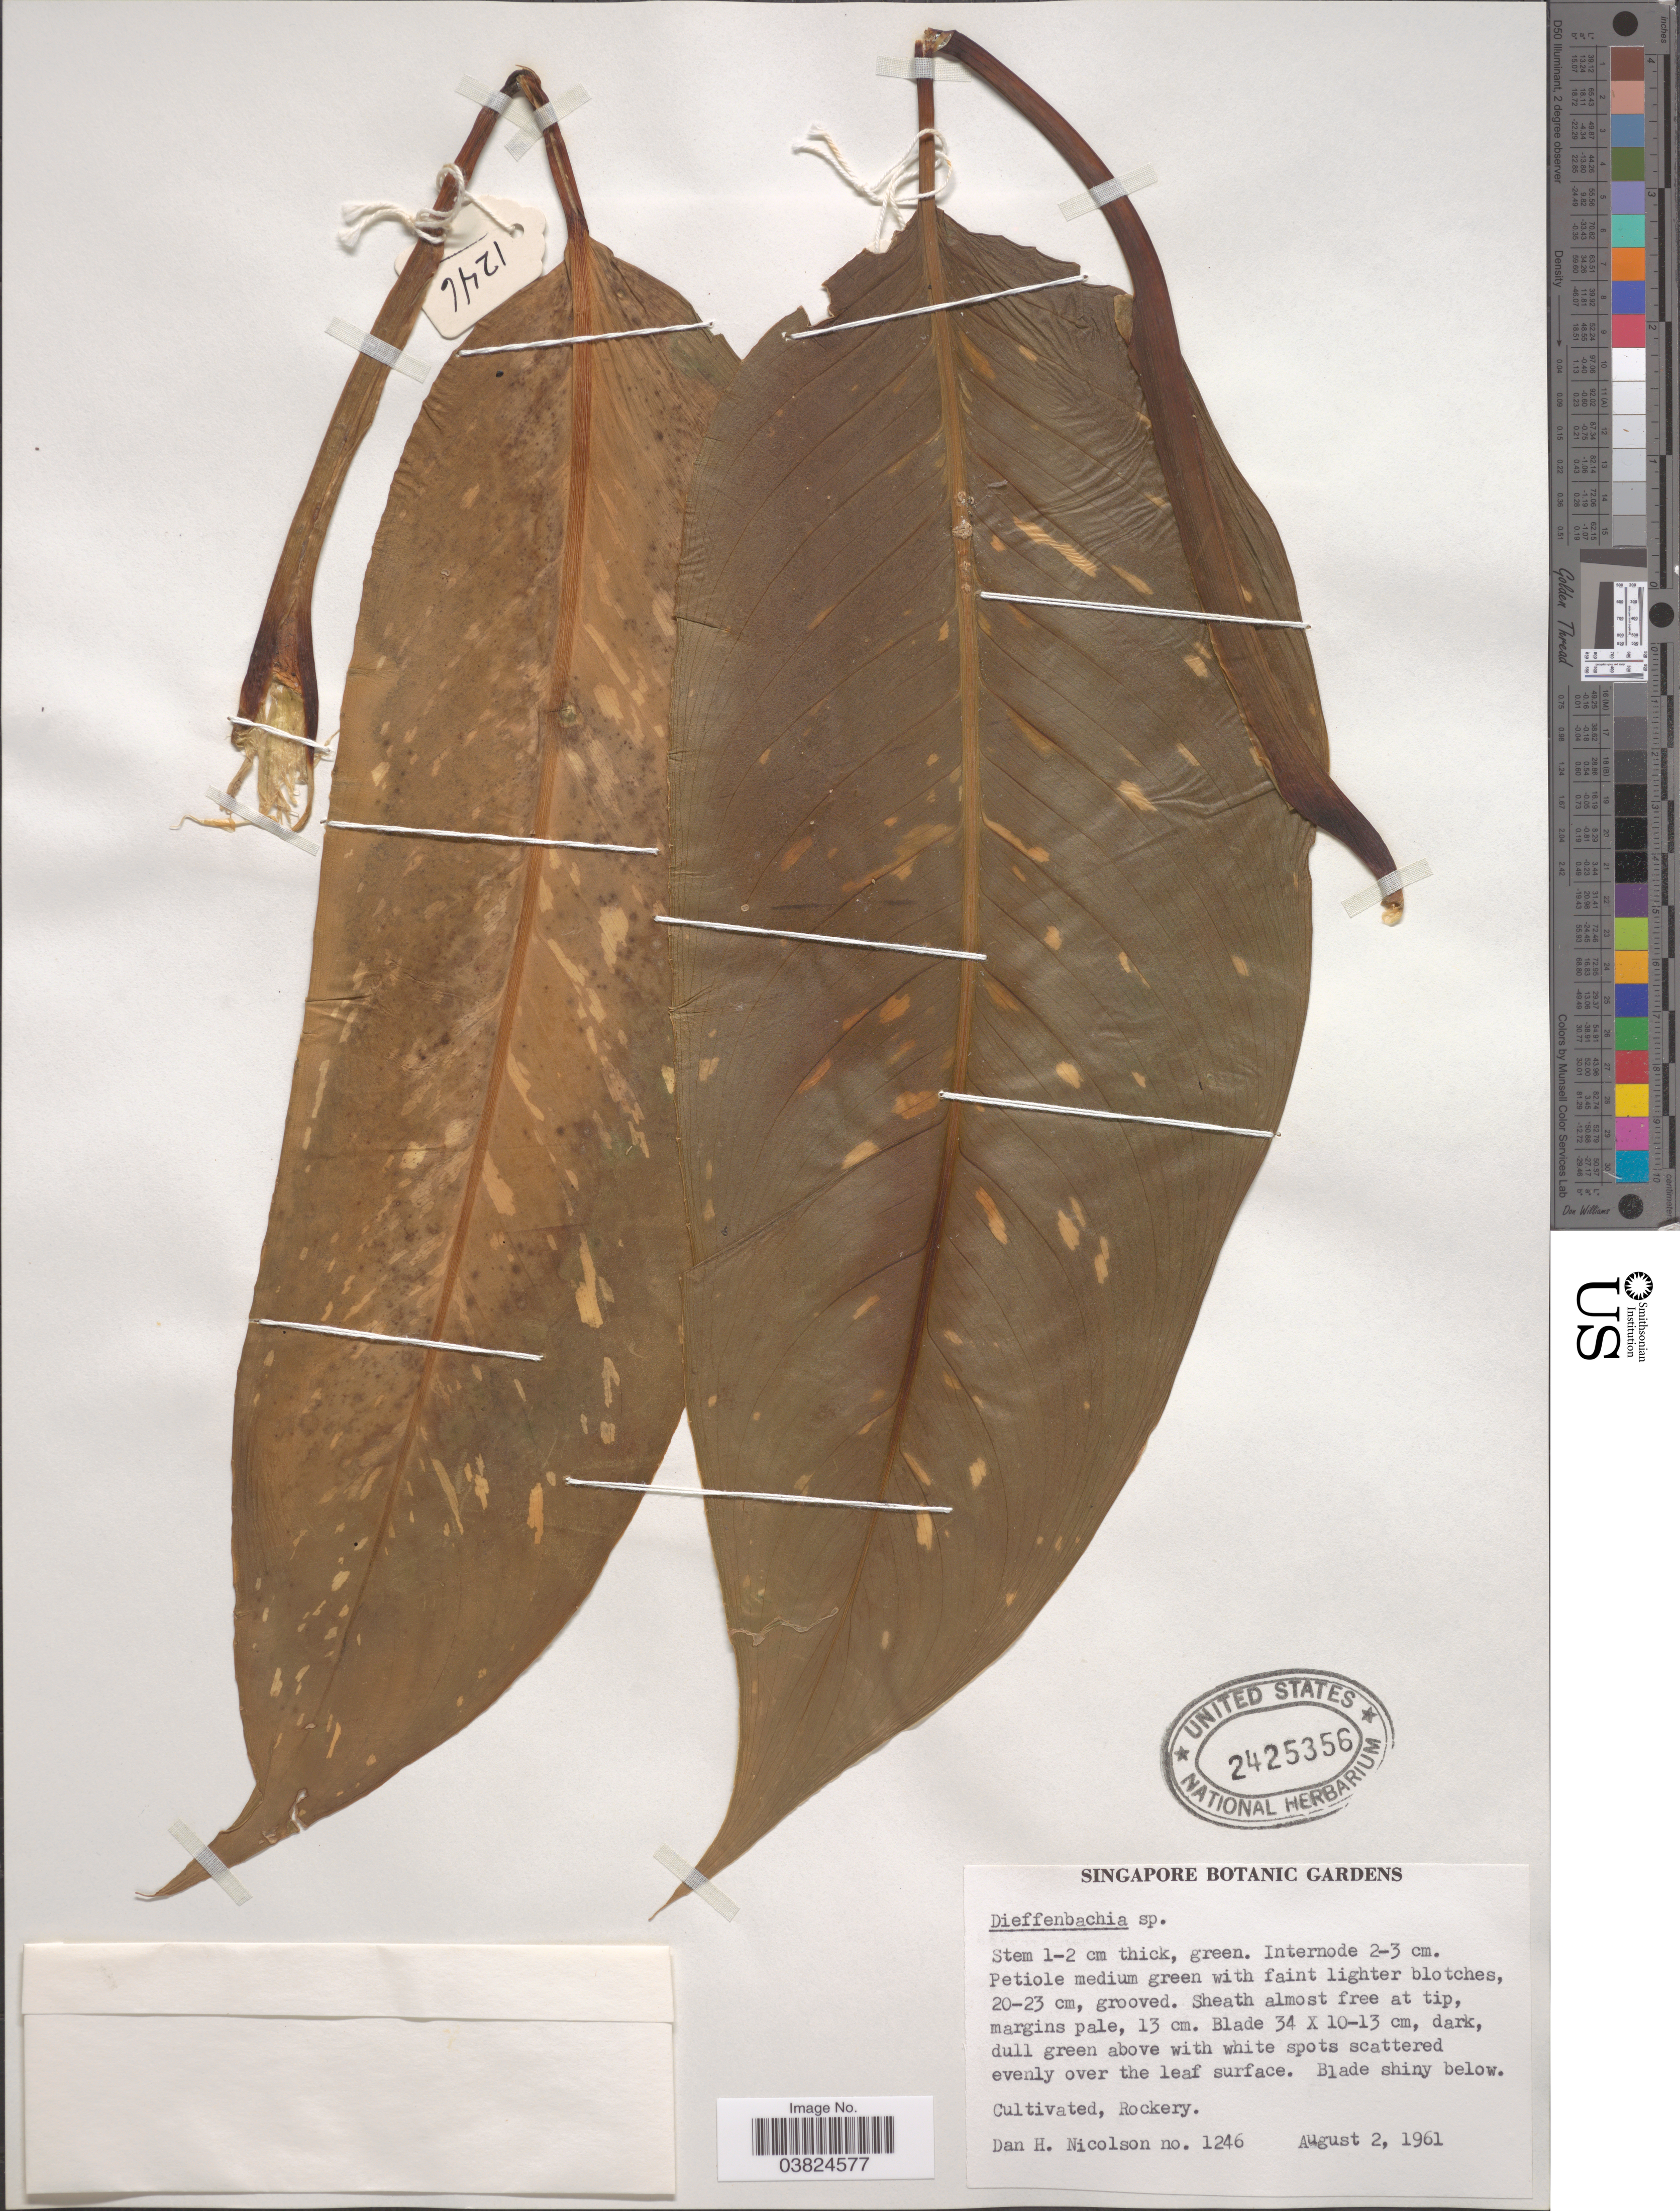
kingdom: Plantae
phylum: Tracheophyta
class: Liliopsida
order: Alismatales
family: Araceae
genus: Dieffenbachia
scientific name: Dieffenbachia sp.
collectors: D. H. Nicolson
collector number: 1246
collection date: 1961-08-02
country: Singapore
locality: Singapore Botanic Gardens. Rockery.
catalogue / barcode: US 2425356